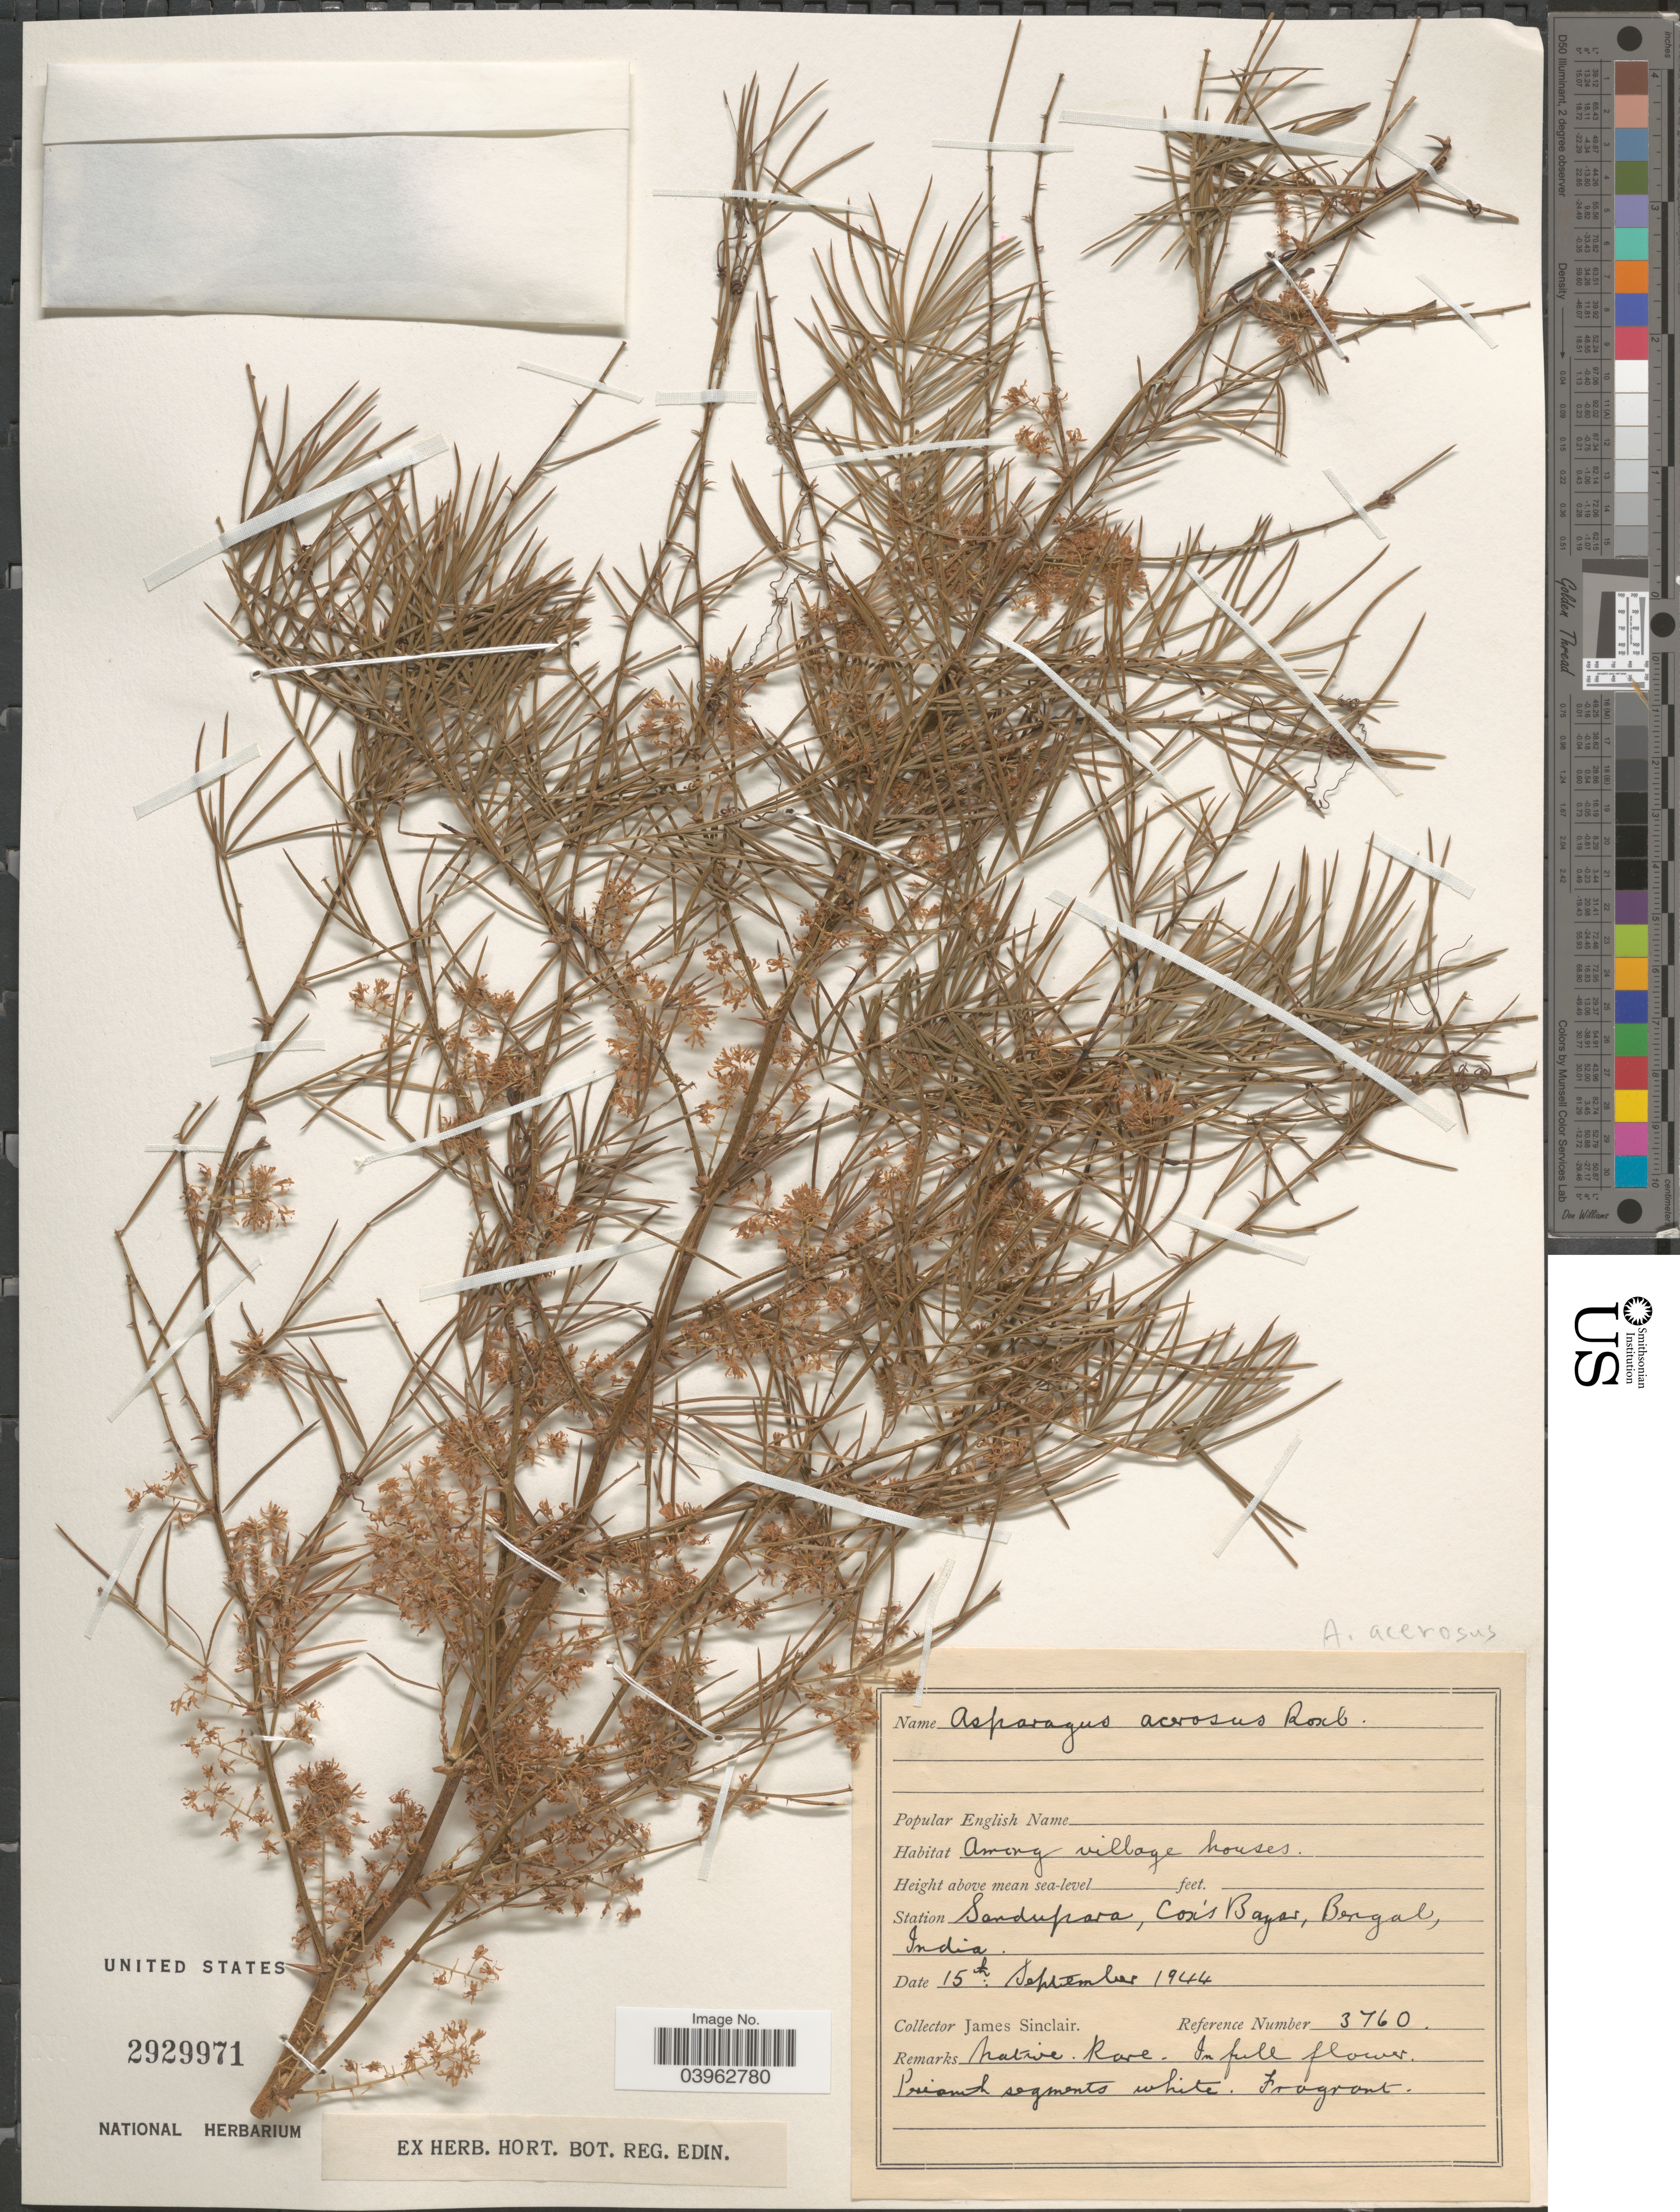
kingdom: Plantae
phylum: Tracheophyta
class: Liliopsida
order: Asparagales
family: Asparagaceae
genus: Asparagus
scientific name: Asparagus acerosus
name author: Thunb. ex Schult. f.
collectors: J. Sinclair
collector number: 3760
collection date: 1944-09-15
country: Bangladesh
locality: Station Sandupara, Cox's Bazar, Bengal.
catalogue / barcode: US 2929971